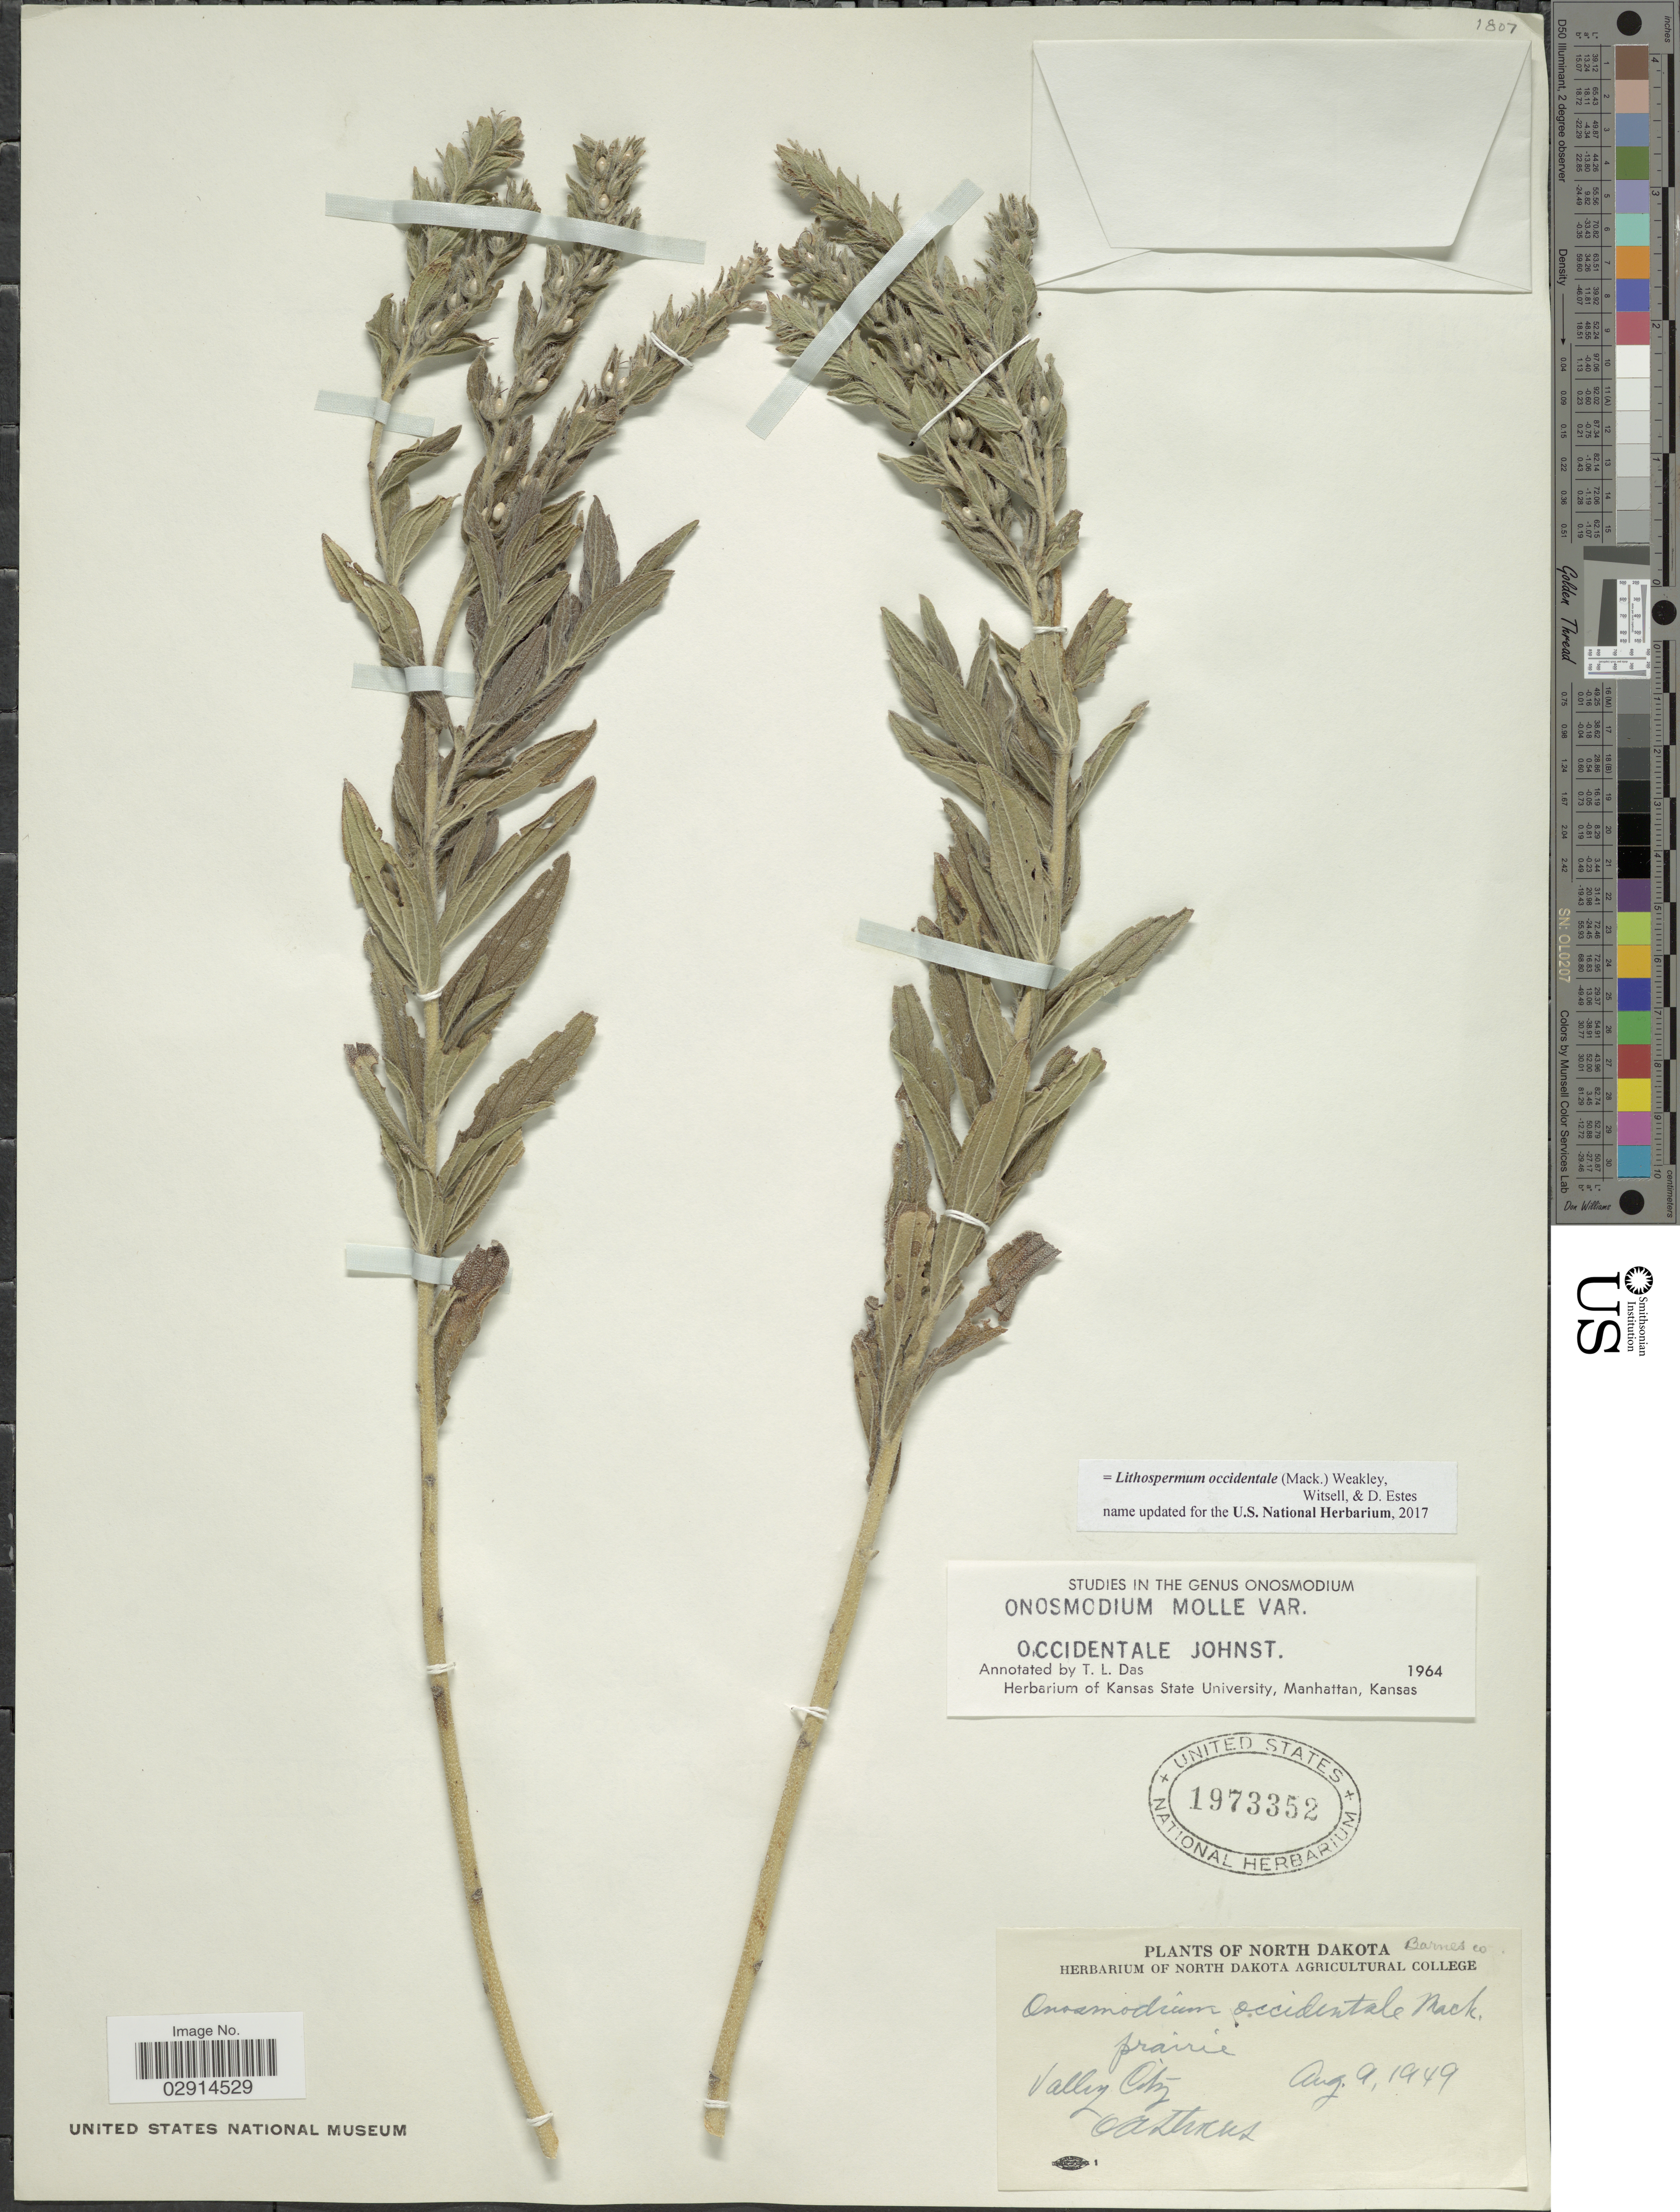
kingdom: Plantae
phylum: Tracheophyta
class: Magnoliopsida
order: Boraginales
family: Boraginaceae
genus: Lithospermum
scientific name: Lithospermum occidentale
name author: (Mack.) Weakley et al.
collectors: O. A. Stevens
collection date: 1949-08-09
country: United States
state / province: North Dakota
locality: Barnes Co. Valley City.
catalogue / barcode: US 1973352